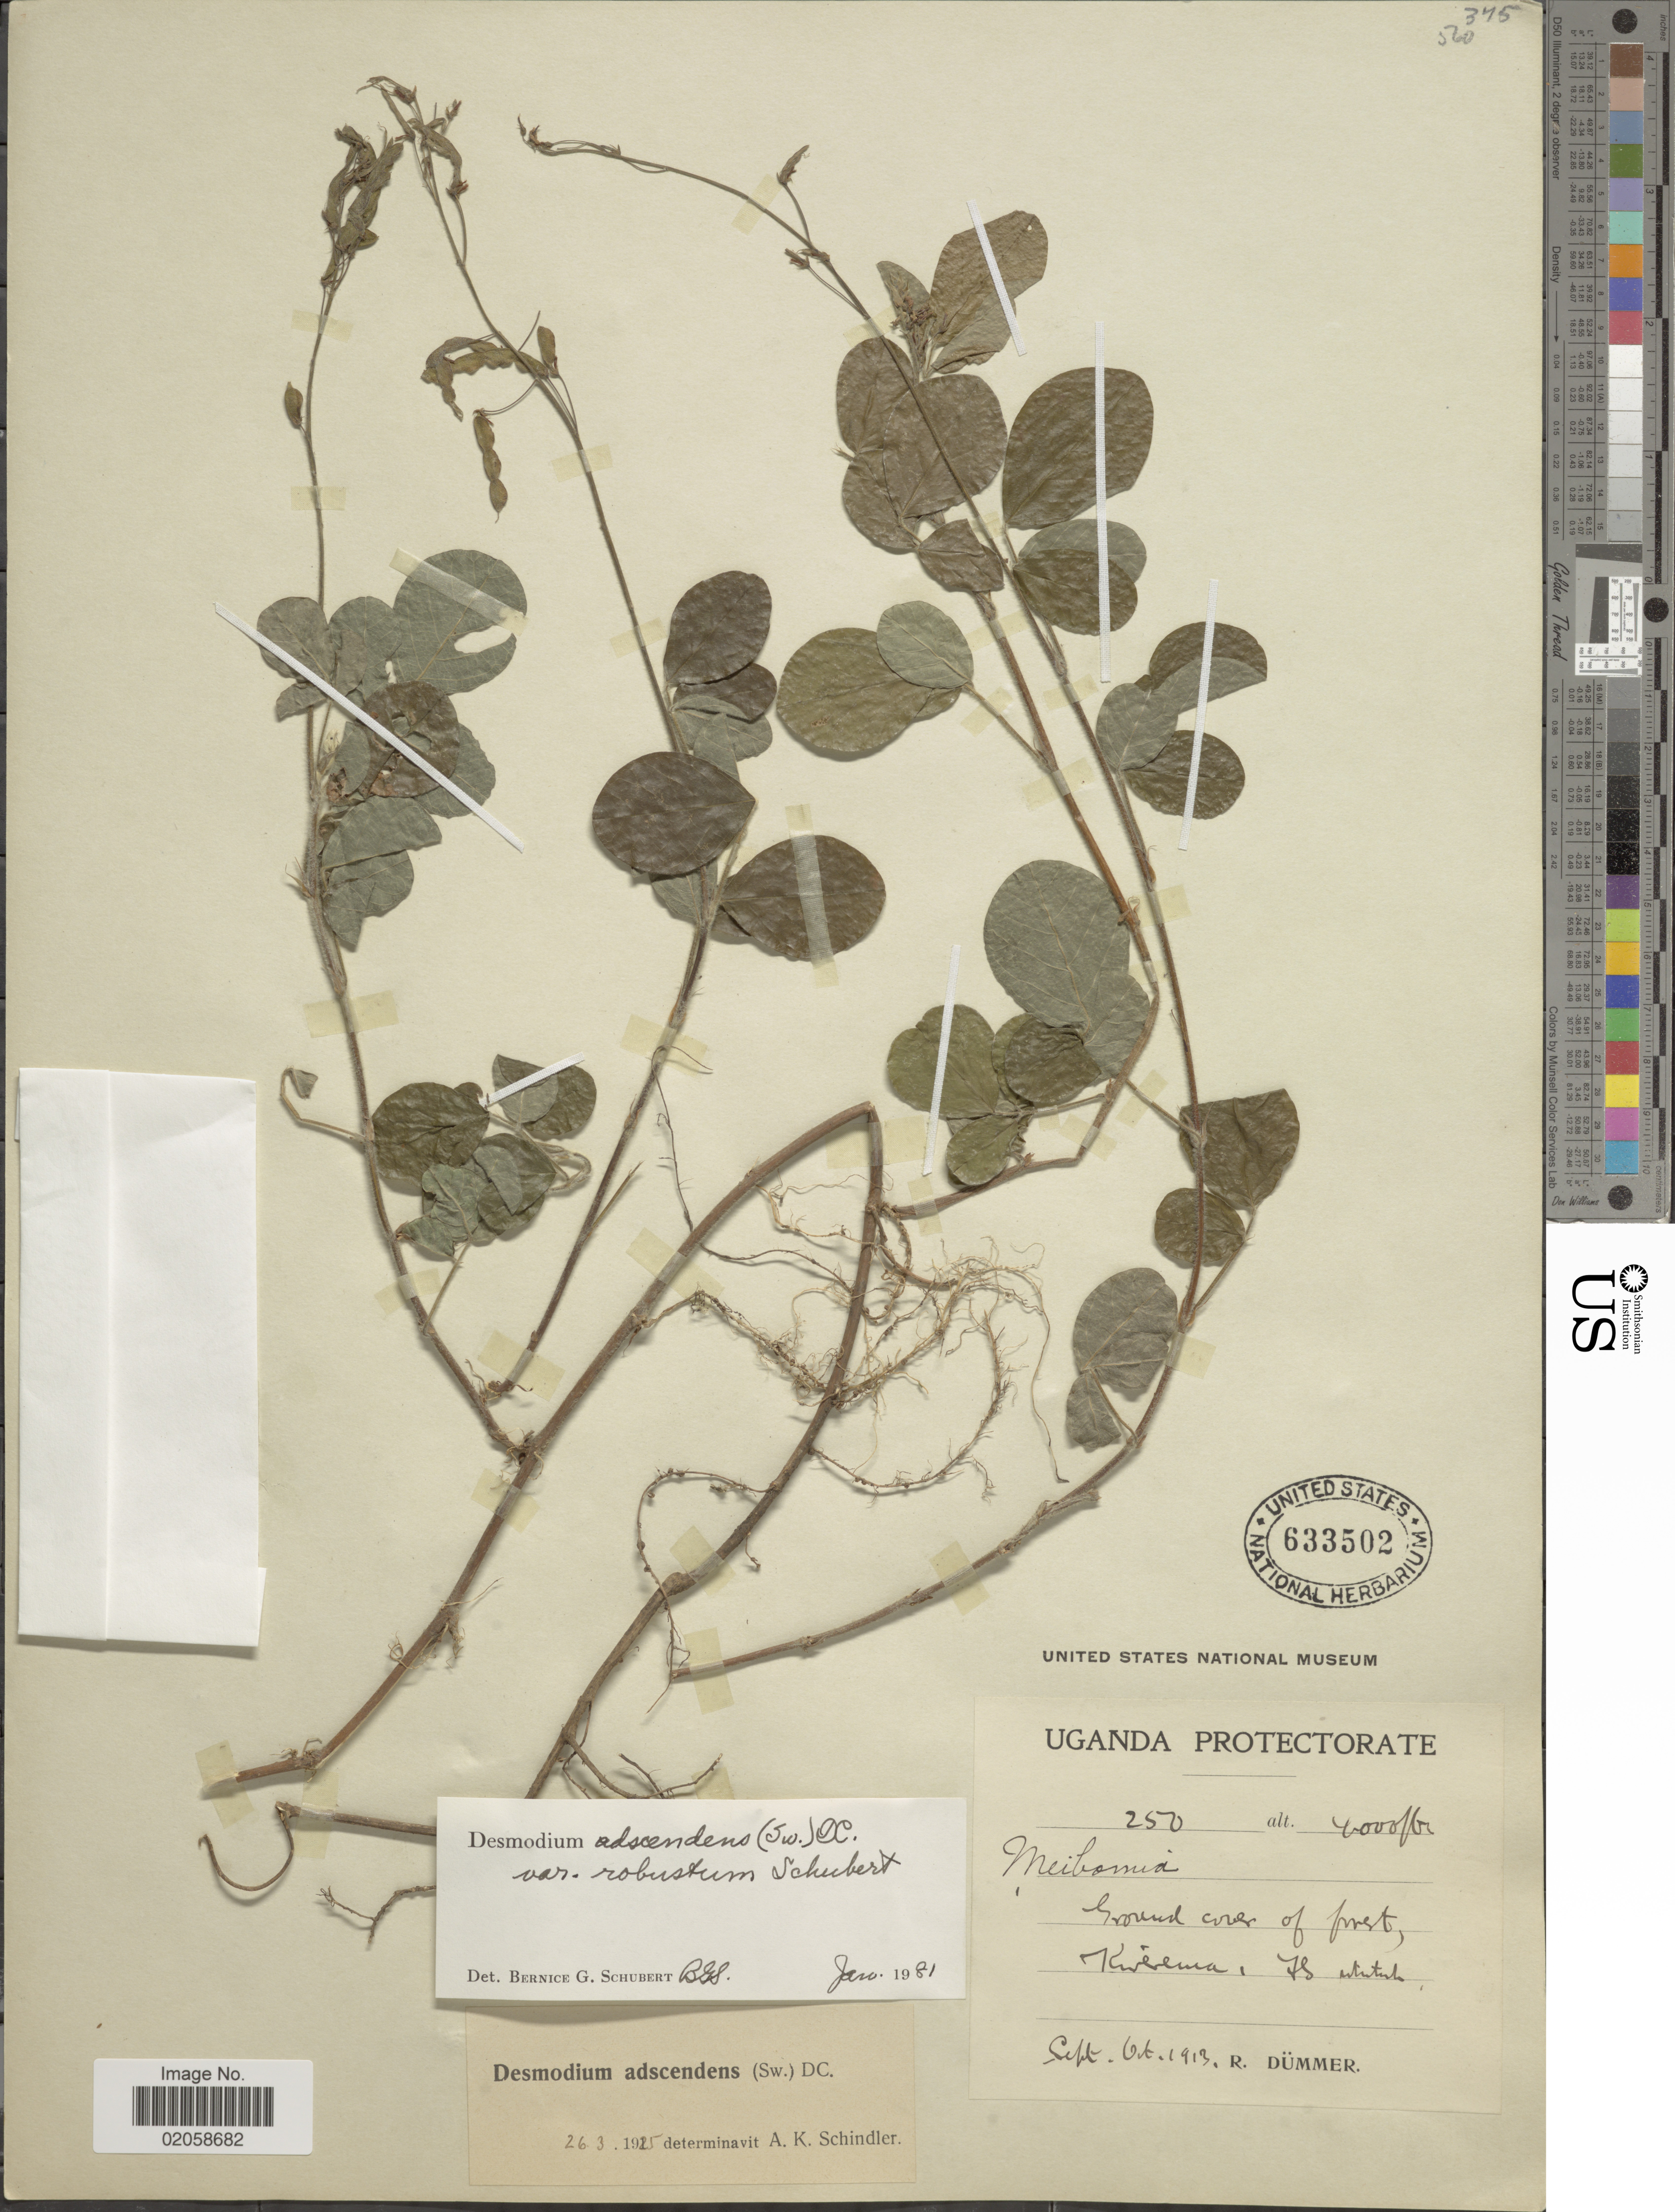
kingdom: Plantae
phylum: Tracheophyta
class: Magnoliopsida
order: Fabales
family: Fabaceae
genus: Grona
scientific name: Grona adscendens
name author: (Sw.) H. Ohashi & K. Ohashi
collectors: R. A. Dümmer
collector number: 250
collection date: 1913-09-06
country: Uganda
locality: Ground cover of forest, Kirerema.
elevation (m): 1219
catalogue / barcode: US 633502